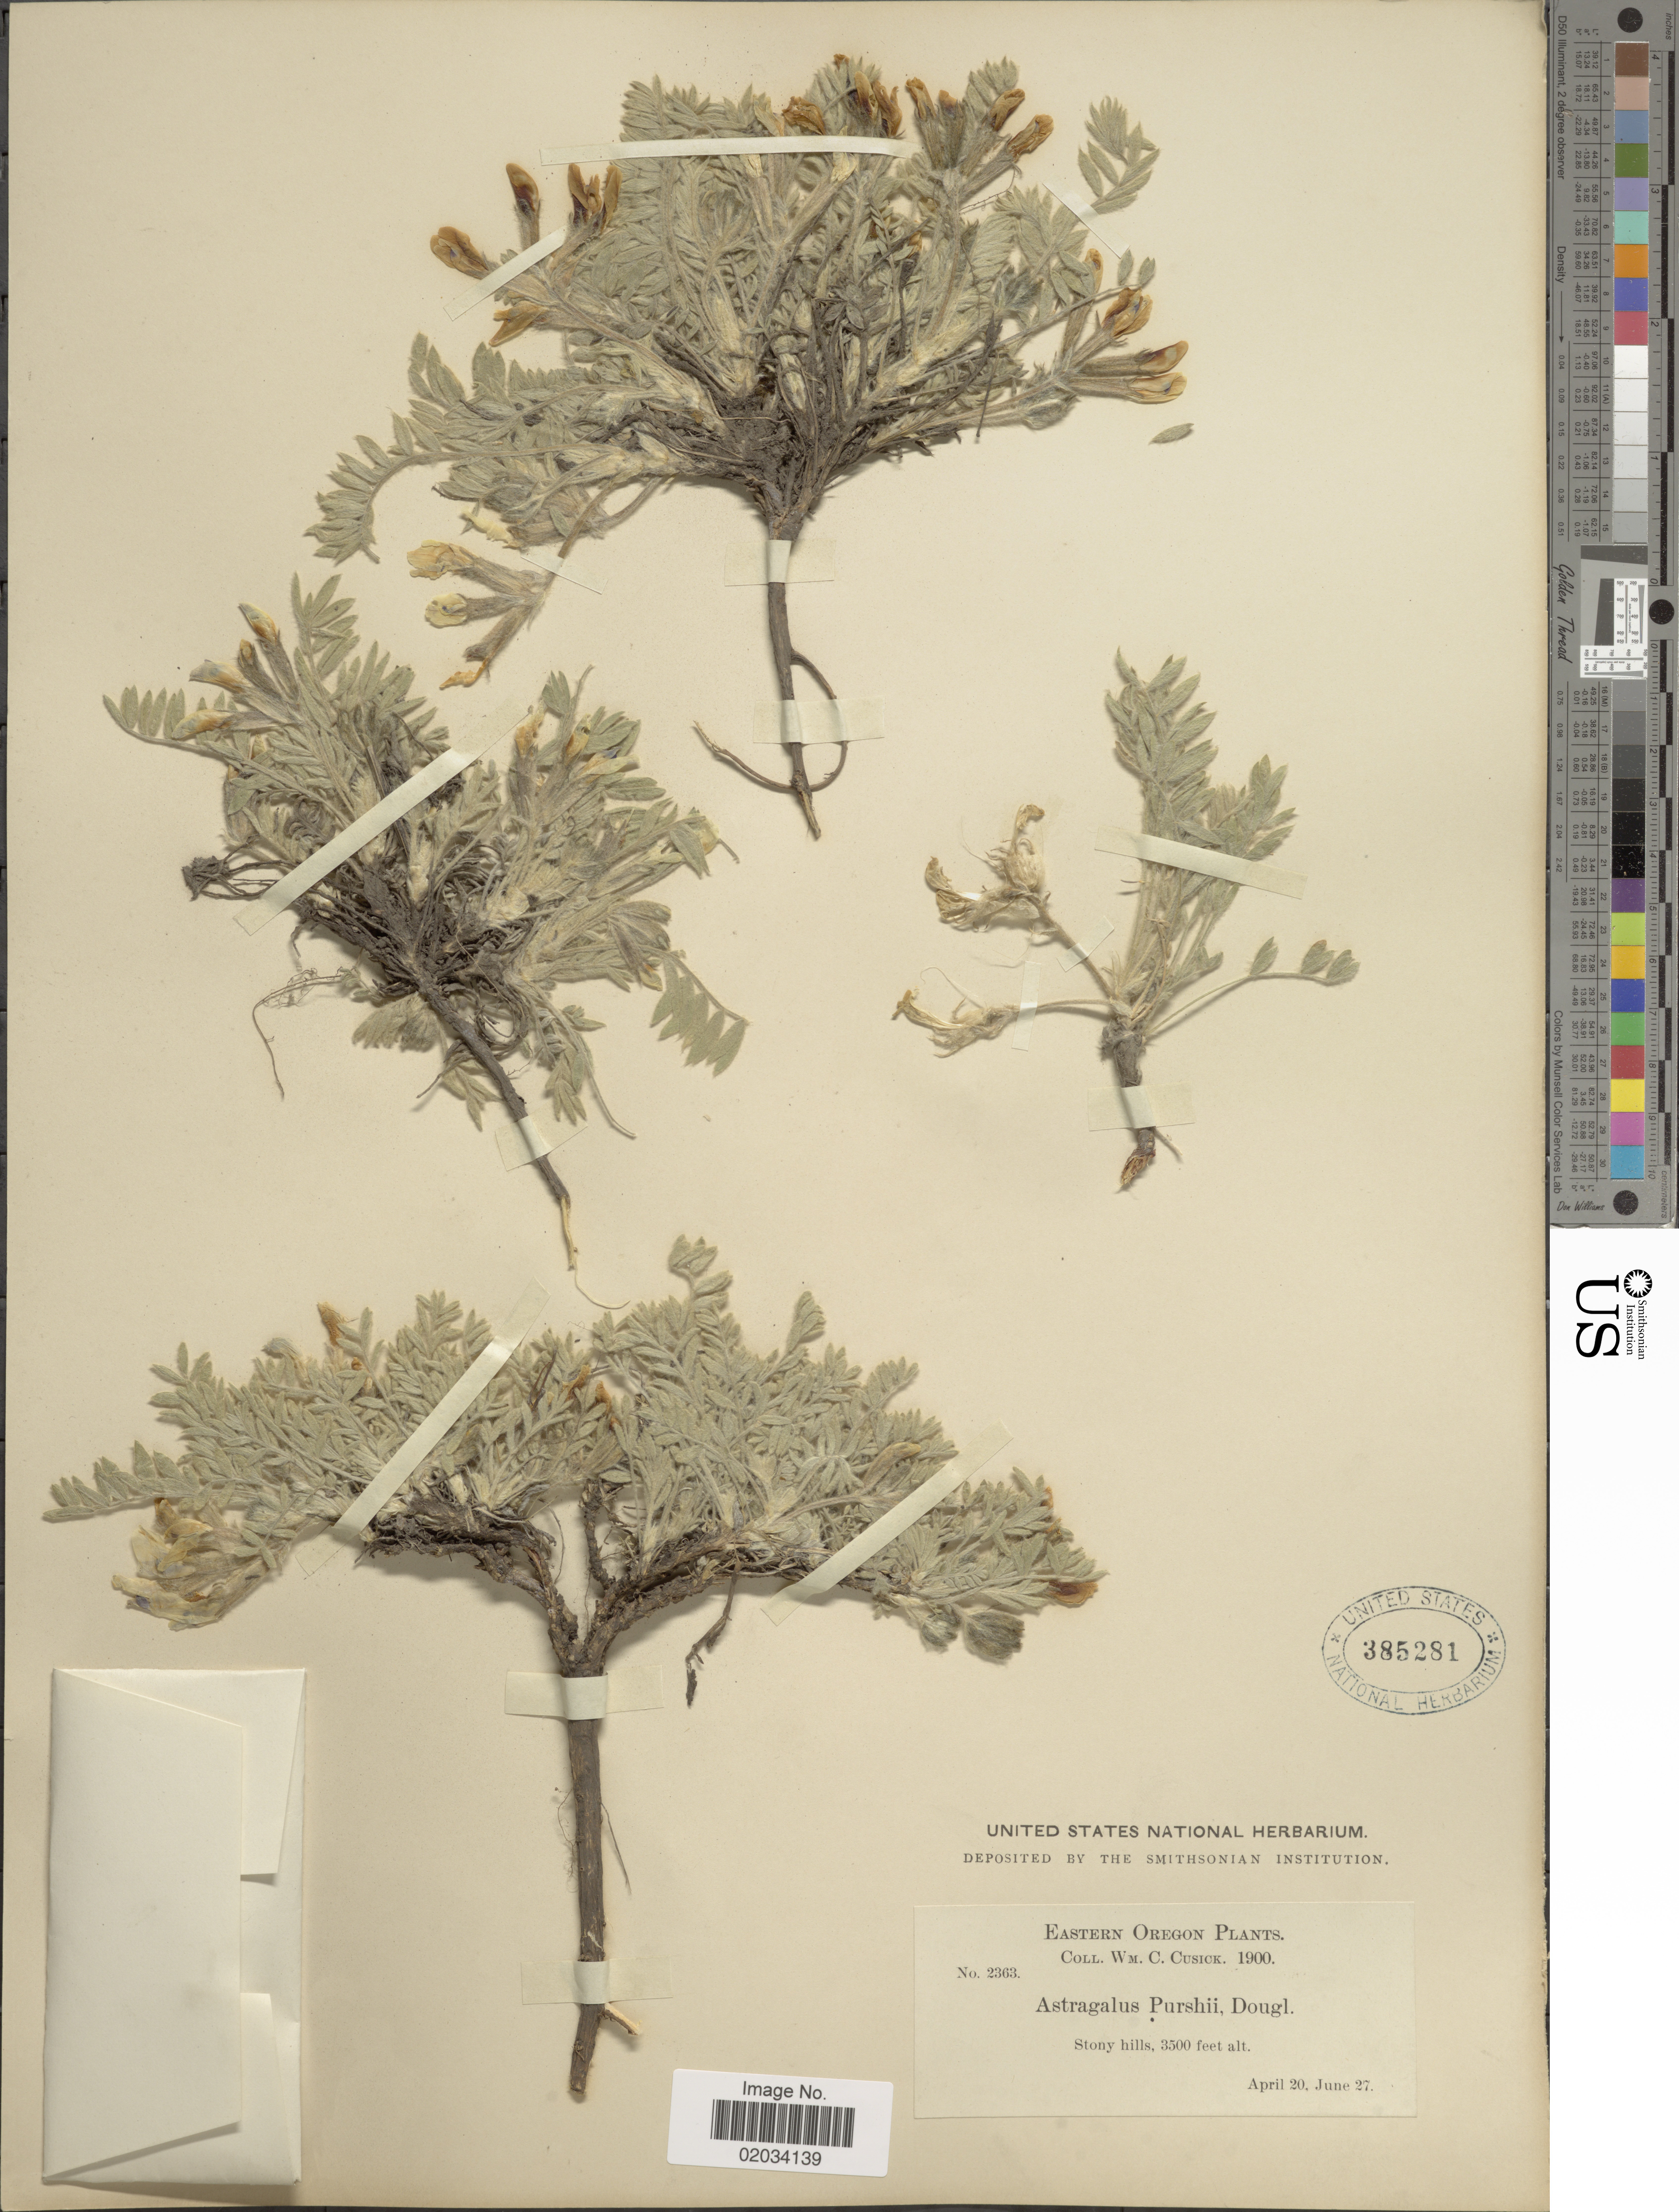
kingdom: Plantae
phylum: Tracheophyta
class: Magnoliopsida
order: Fabales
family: Fabaceae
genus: Astragalus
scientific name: Astragalus purshii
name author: Douglas ex Hook.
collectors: W. C. Cusick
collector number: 2363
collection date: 1900-04-20/1900-06-27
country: United States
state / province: Oregon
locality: Eastern Oregon, Stony Hills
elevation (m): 1067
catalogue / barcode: US 385281